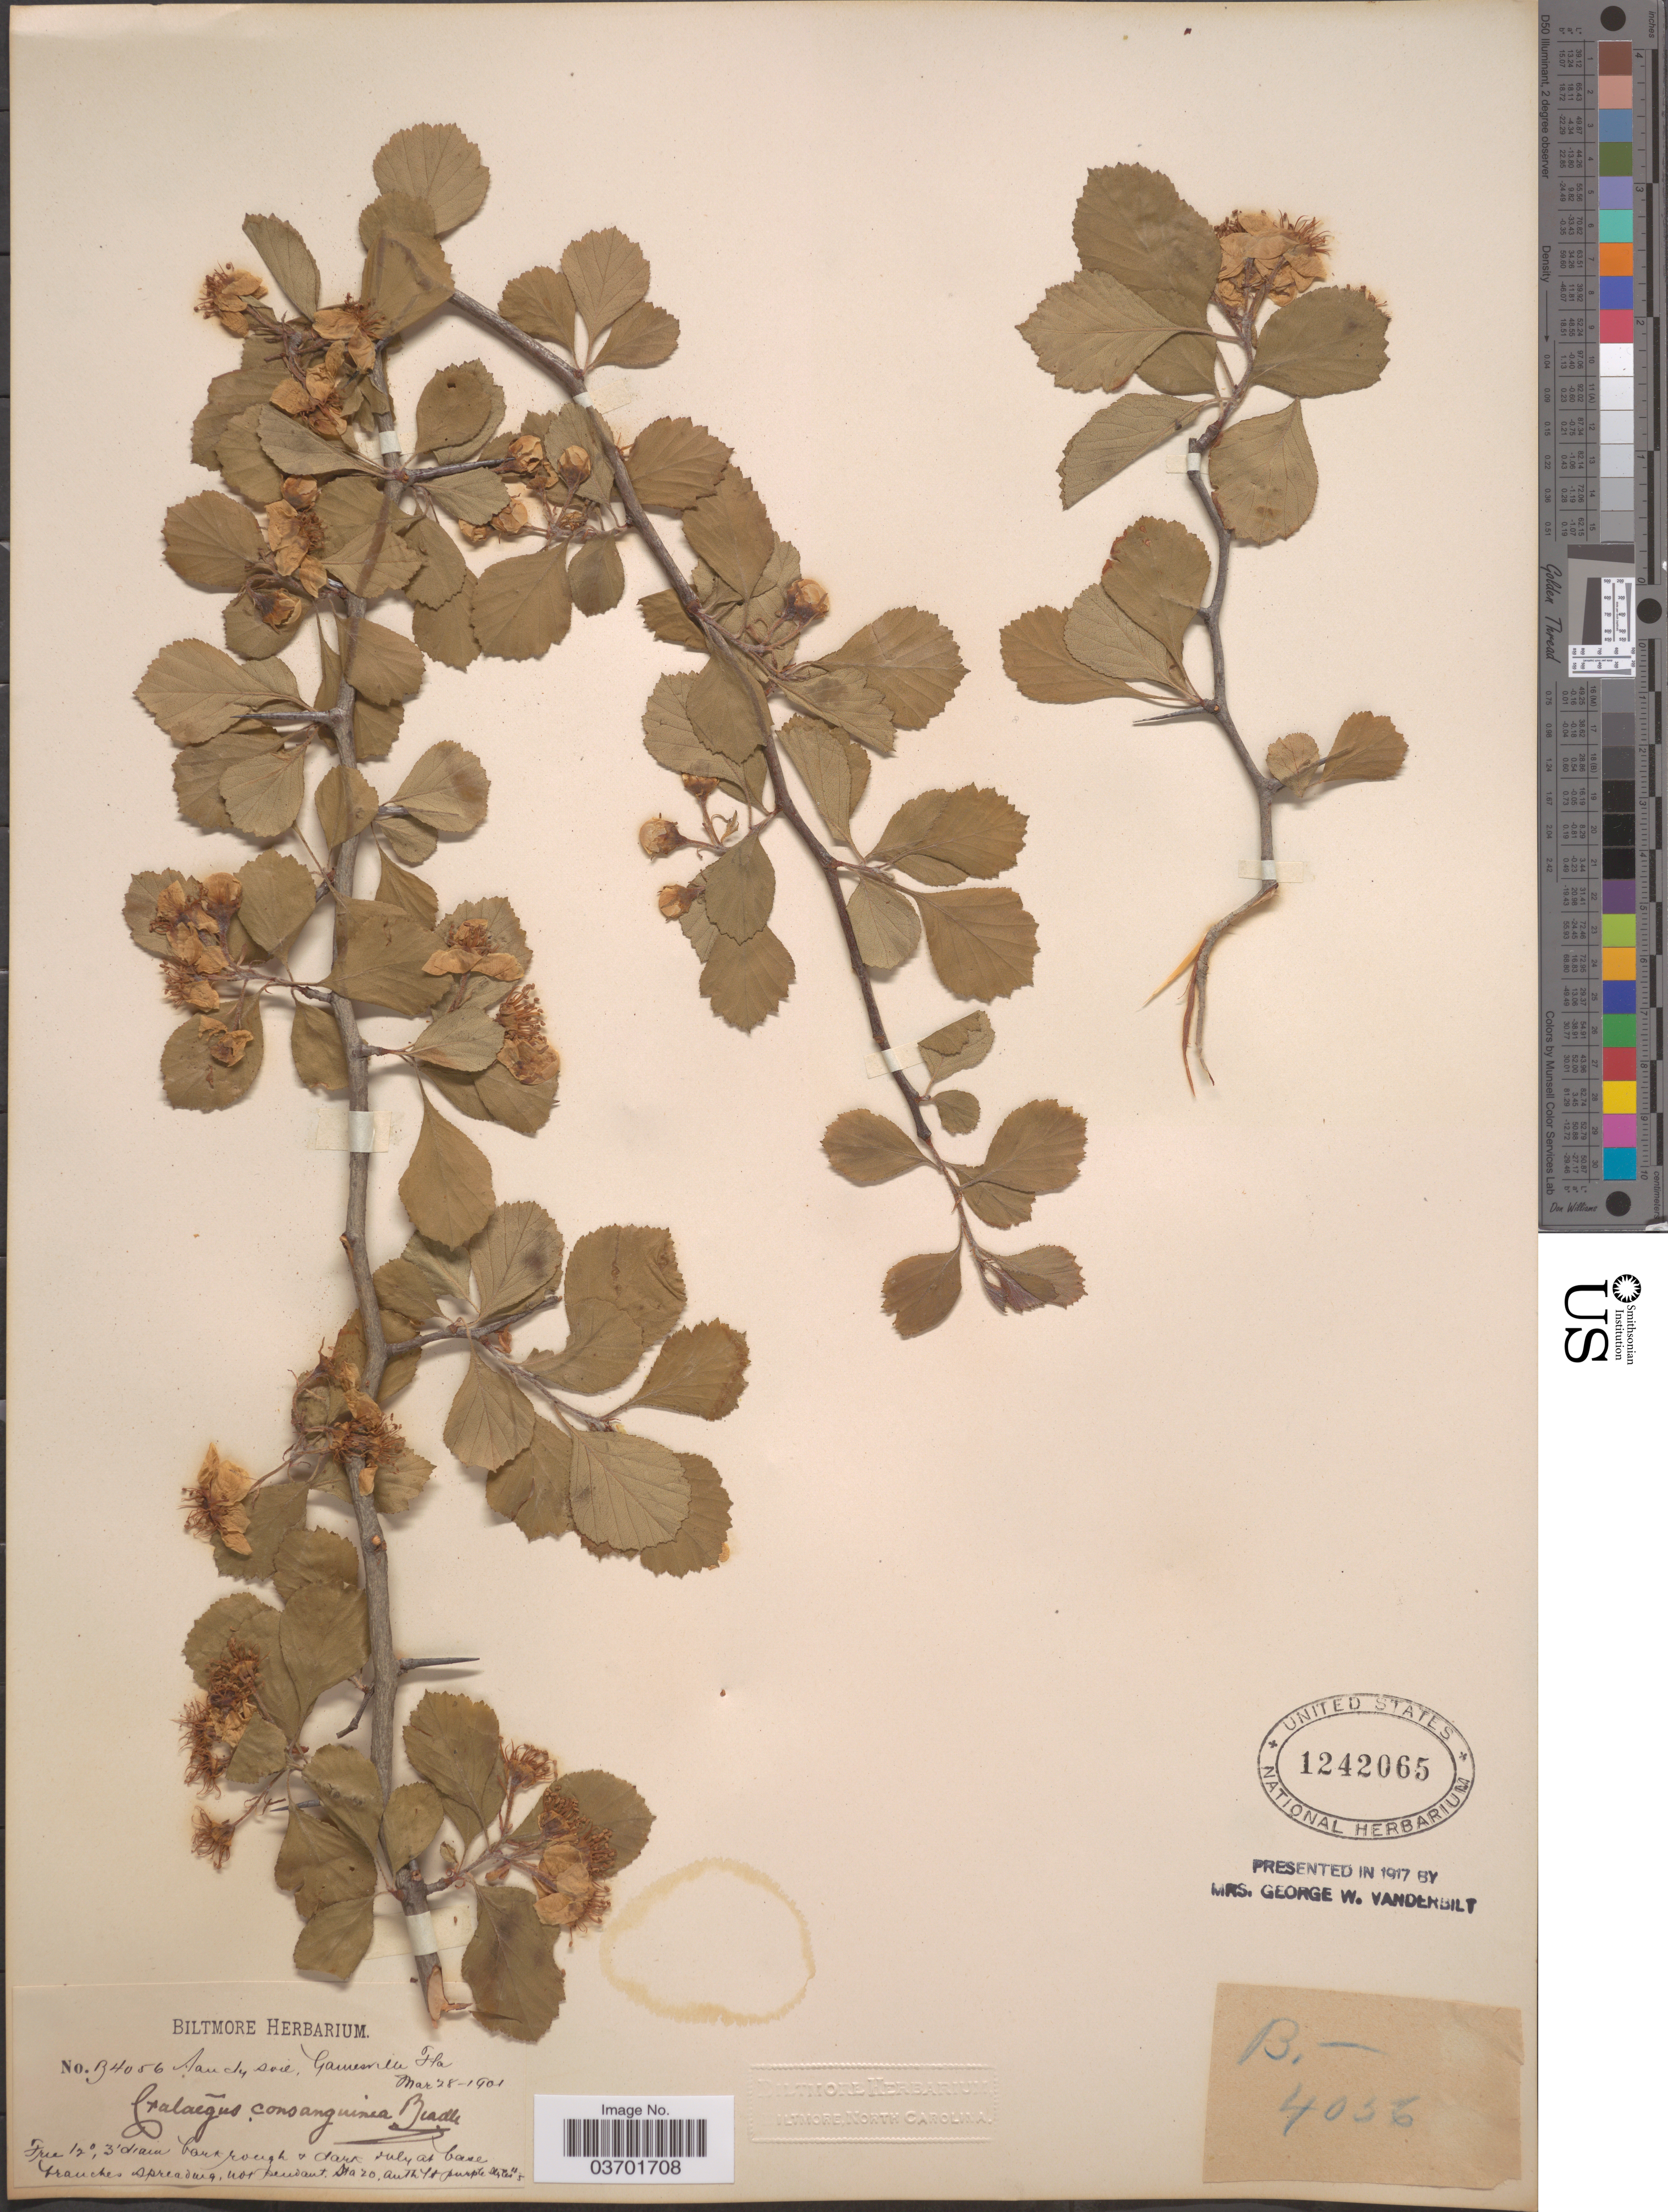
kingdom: Plantae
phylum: Tracheophyta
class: Magnoliopsida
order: Rosales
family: Rosaceae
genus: Crataegus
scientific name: Crataegus segnis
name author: Beadle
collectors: ex herb. Biltmore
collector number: B4056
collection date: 1901-03-28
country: United States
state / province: Florida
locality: Gainesville.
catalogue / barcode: US 1242065